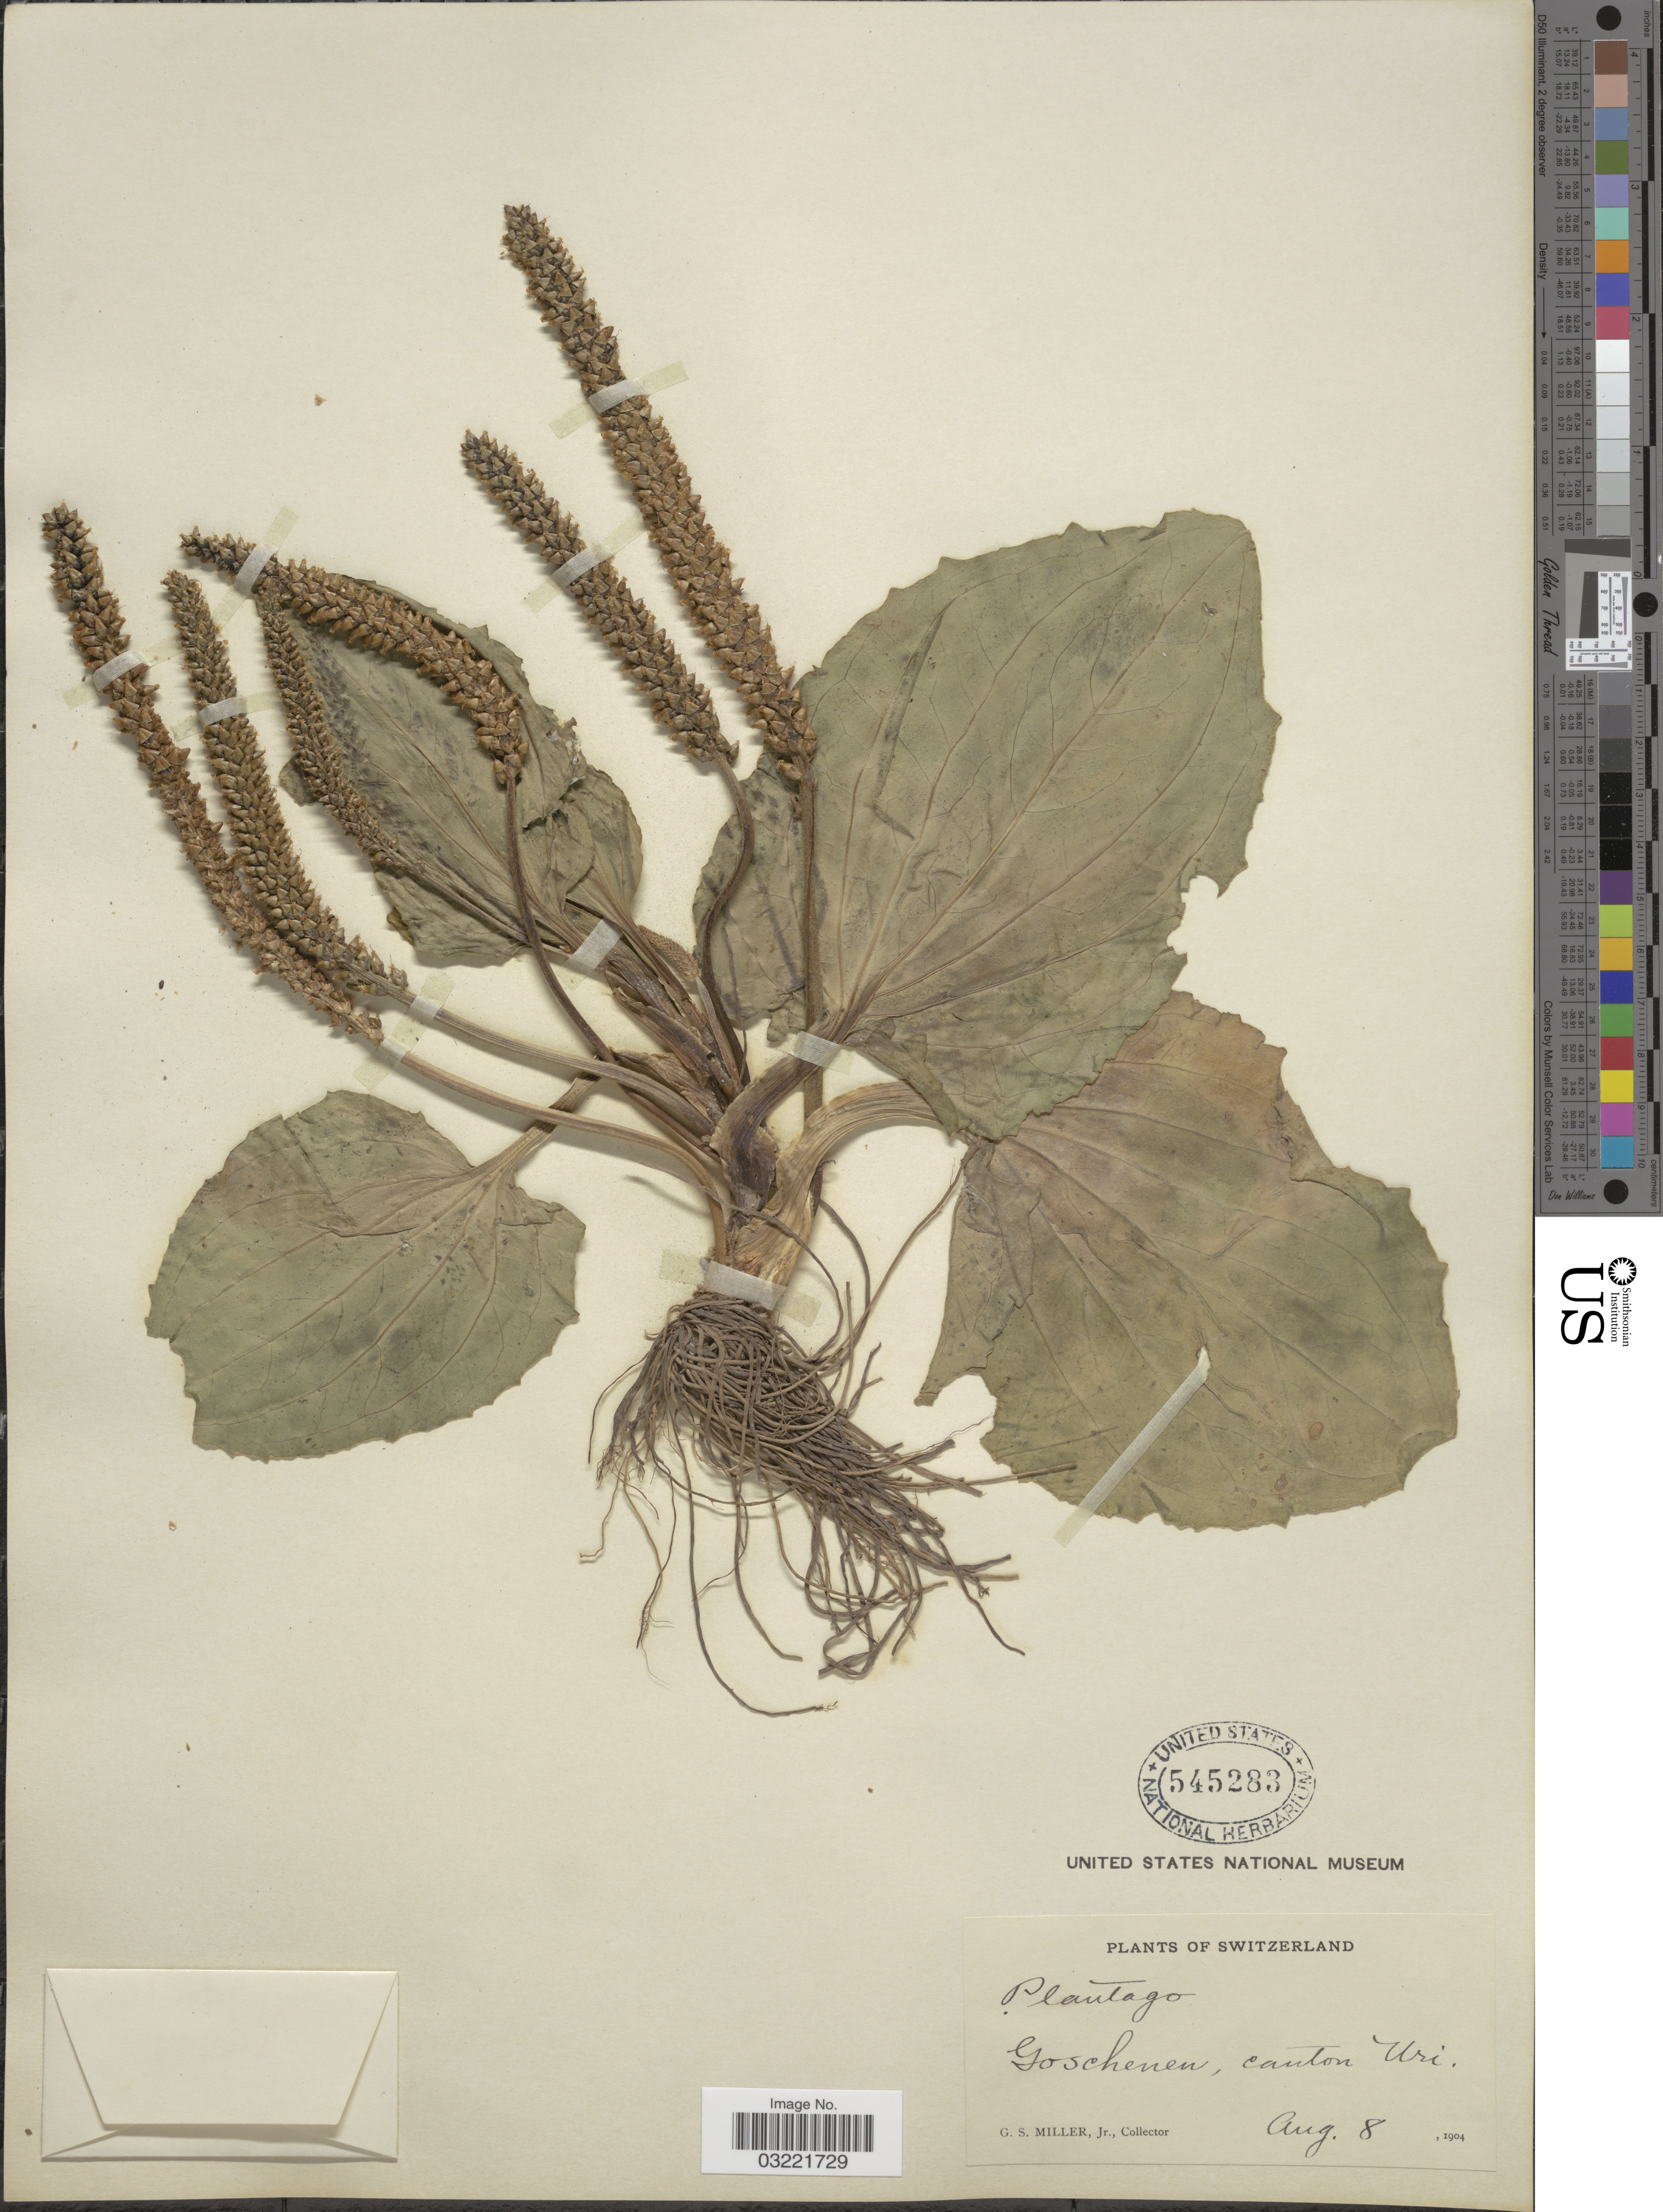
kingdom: Plantae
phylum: Tracheophyta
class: Magnoliopsida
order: Lamiales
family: Plantaginaceae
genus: Plantago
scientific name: Plantago major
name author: L.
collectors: G. S. Miller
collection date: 1904-08-08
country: Switzerland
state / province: Uri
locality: Goschenen, canton Uri.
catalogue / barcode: US 545283